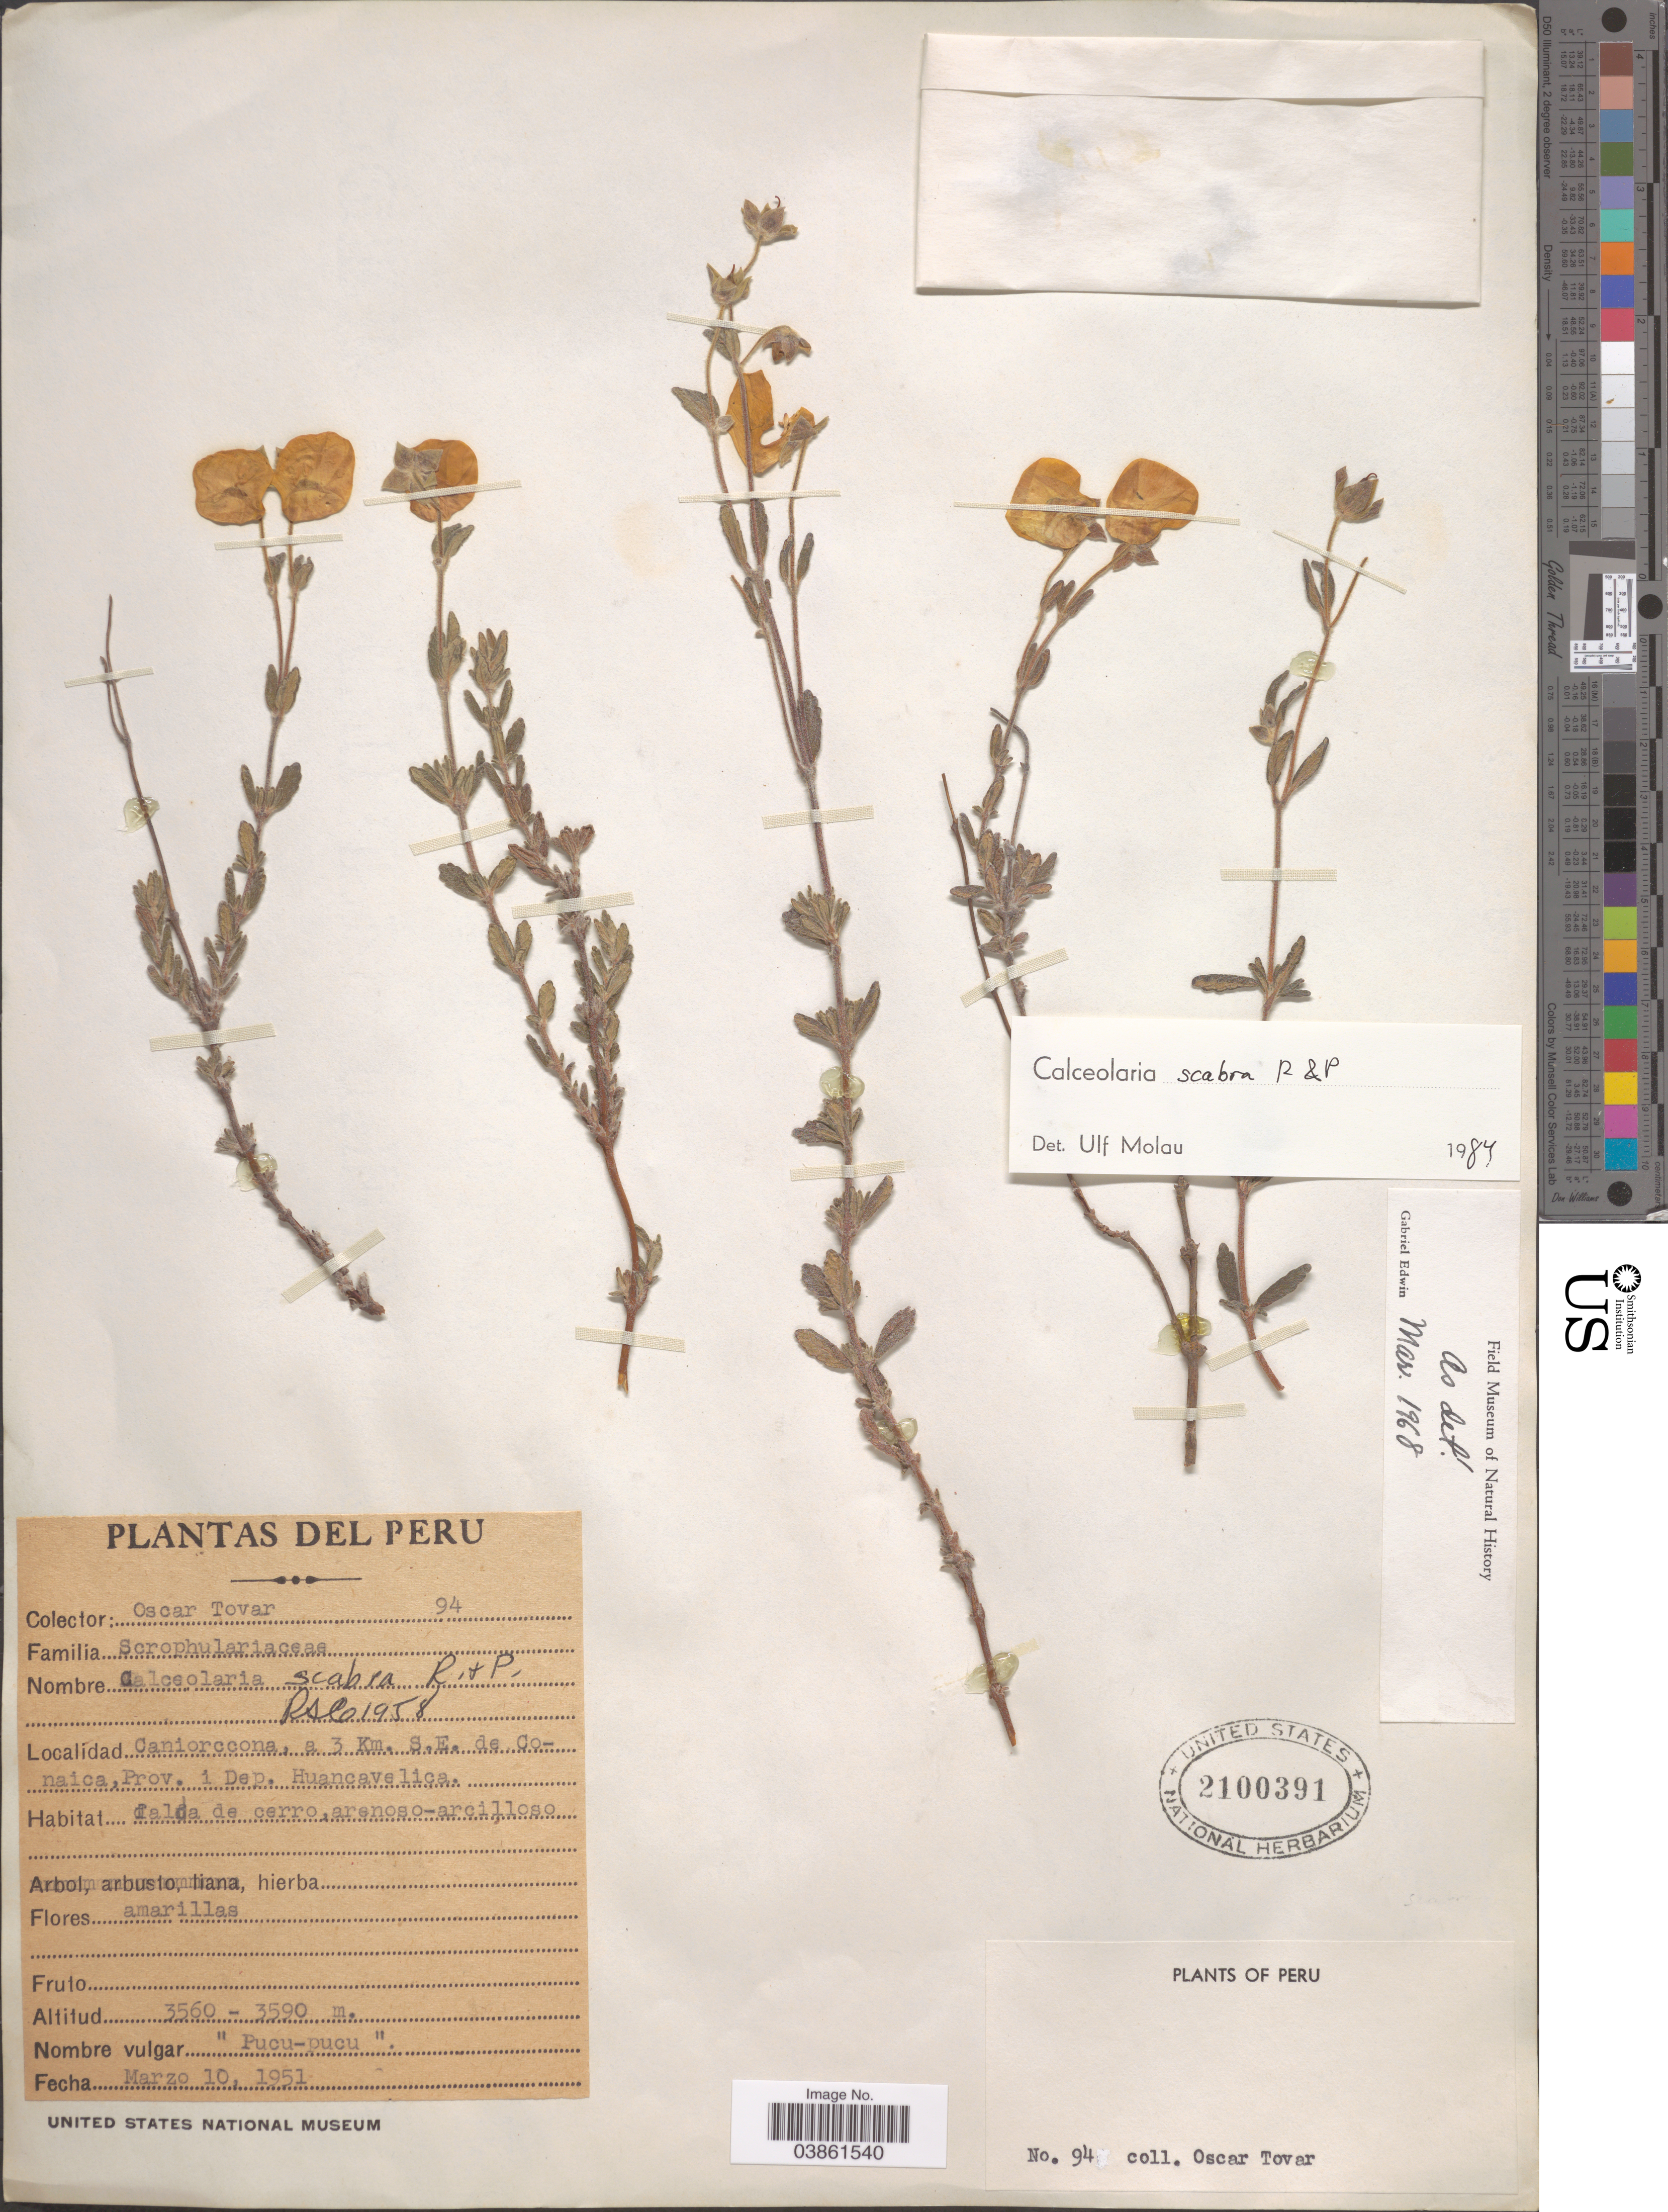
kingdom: Plantae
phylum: Tracheophyta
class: Magnoliopsida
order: Lamiales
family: Calceolariaceae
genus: Calceolaria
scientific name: Calceolaria scabra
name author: Ruiz & Pav.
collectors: Ó. Tovar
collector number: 94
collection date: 1951-03-10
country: Peru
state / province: Huancavelica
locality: Caniorcona, a 3 Km. S.E. de Conaica, Prov. i Dep. Huancavelica.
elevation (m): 3560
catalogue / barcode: US 2100391